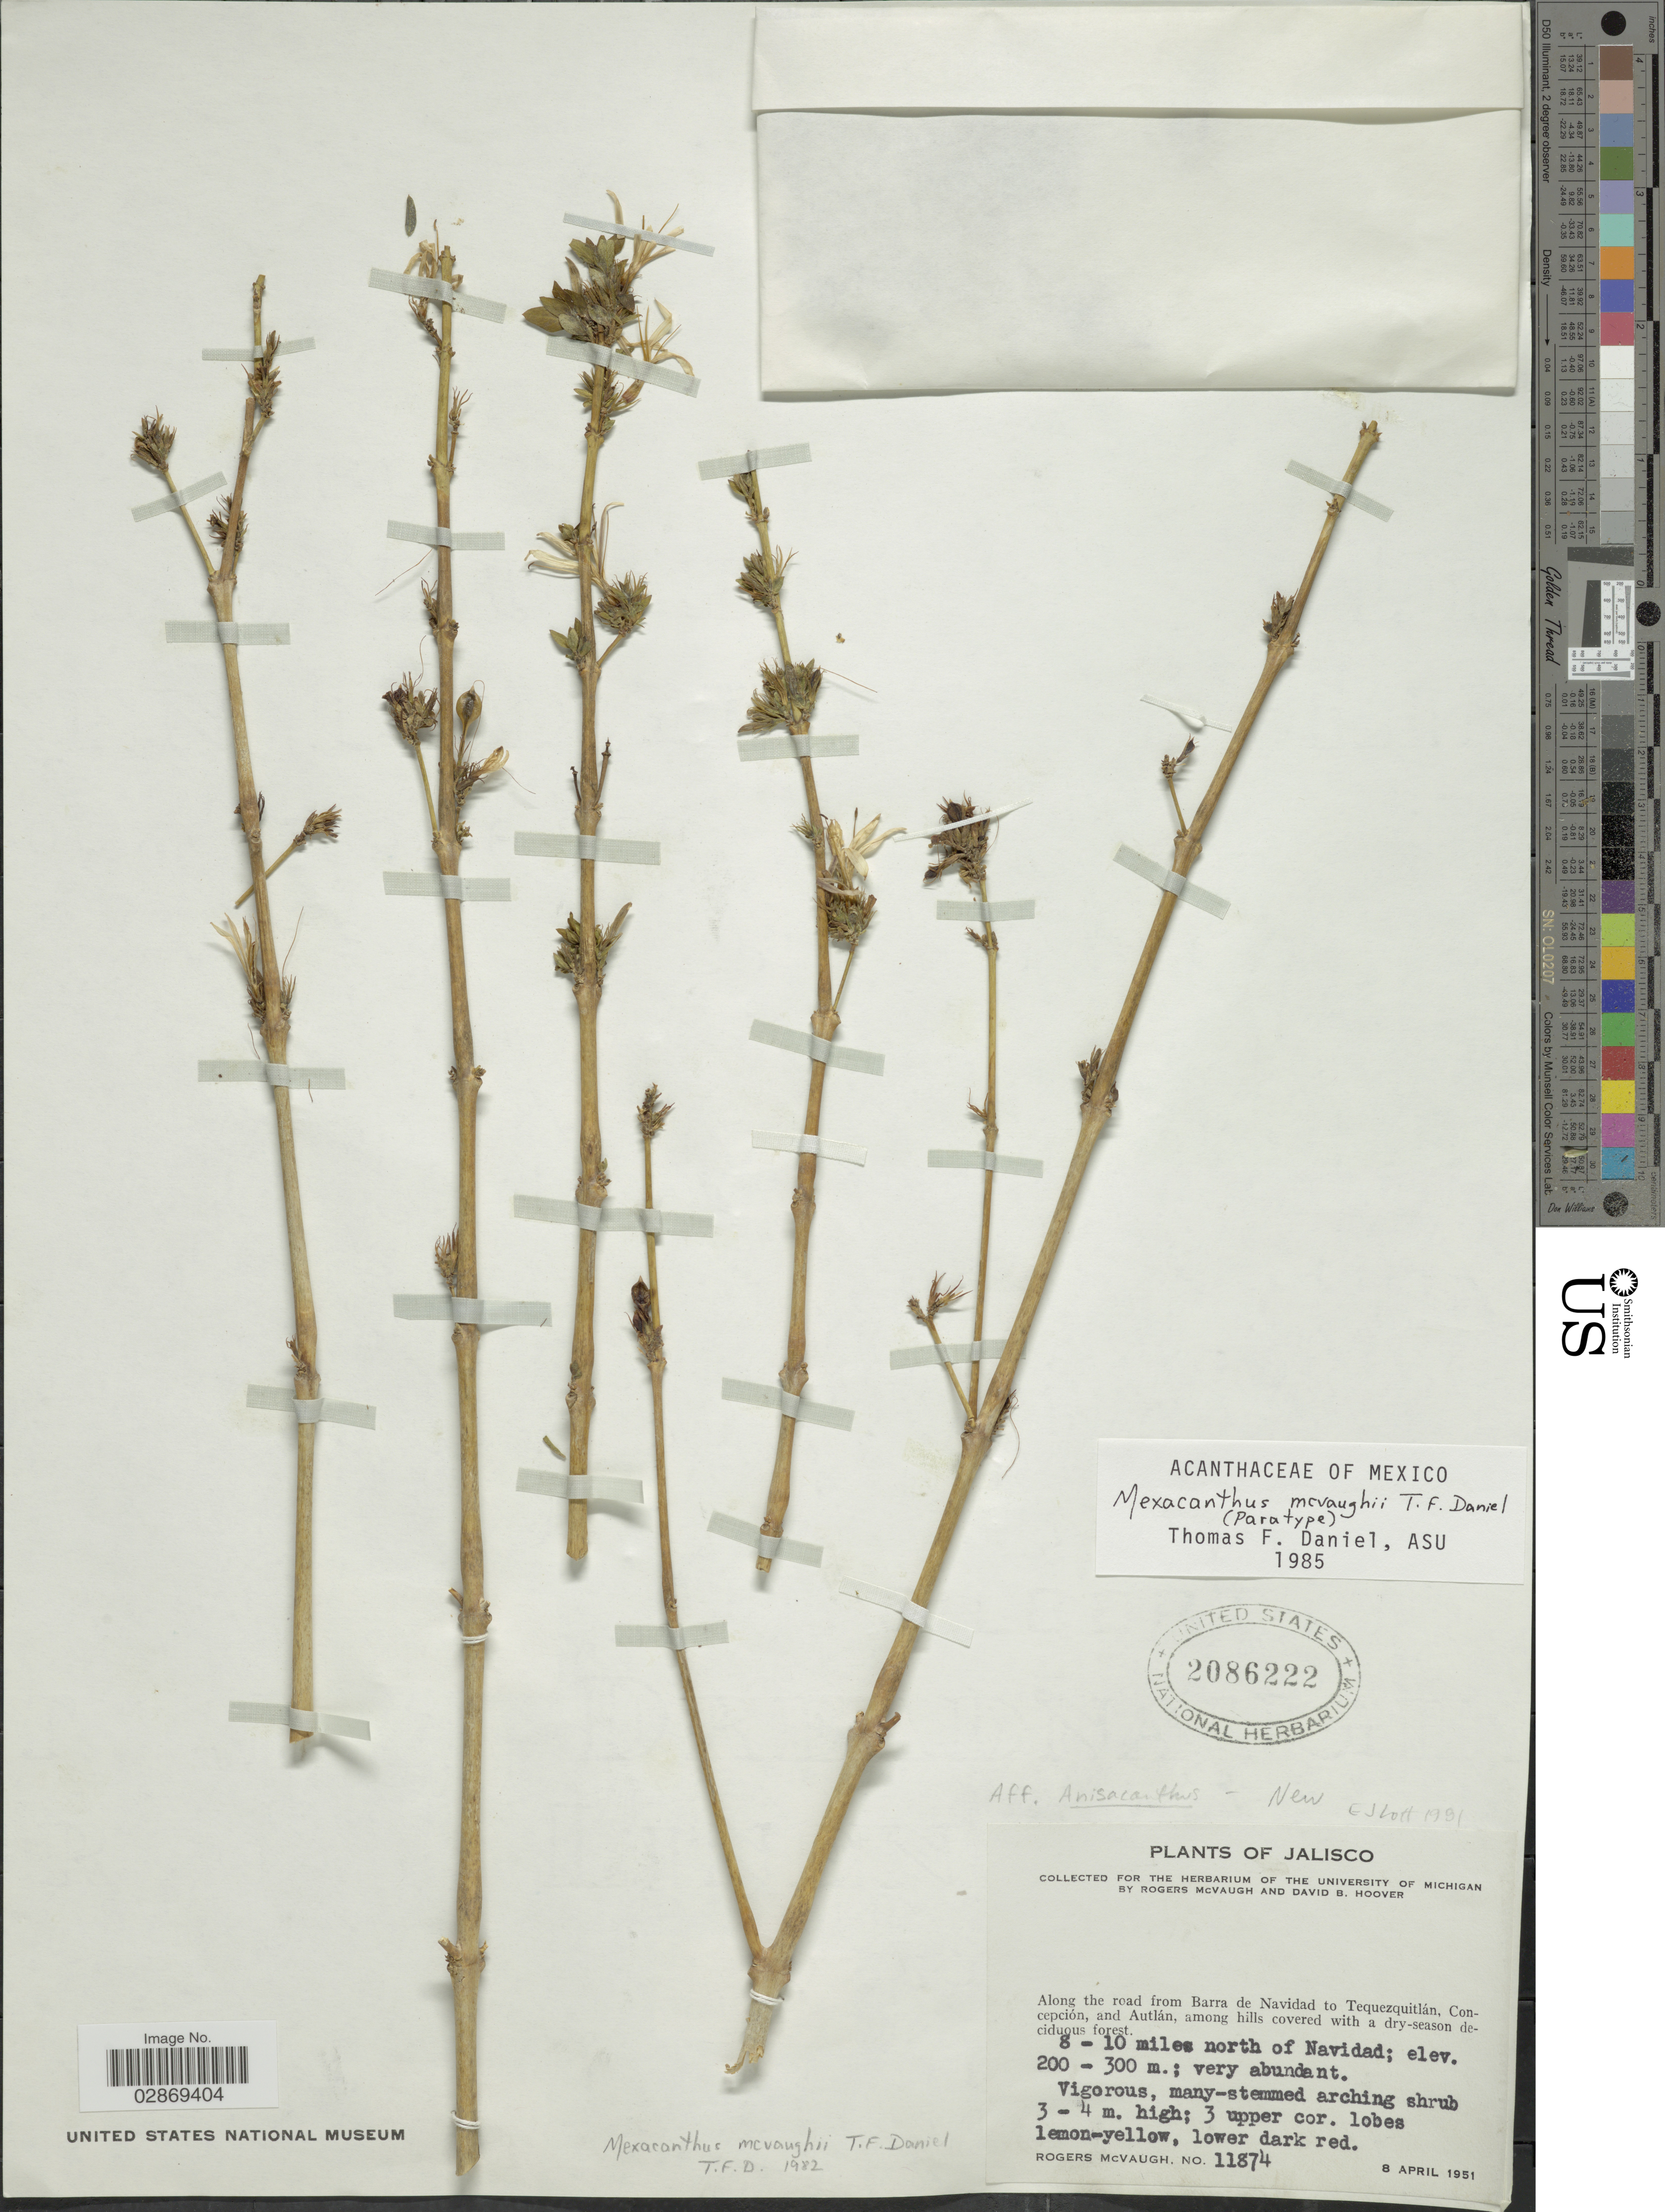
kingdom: Plantae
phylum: Tracheophyta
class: Magnoliopsida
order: Lamiales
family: Acanthaceae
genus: Mexacanthus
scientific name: Mexacanthus mcvaughii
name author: T.F. Daniel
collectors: R. McVaugh & D. B. Hoover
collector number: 11874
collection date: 1951-04-08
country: Mexico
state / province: Jalisco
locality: Along the road from Barra de Navidad to Tequezquitlán, Concepción, and Autlán, among hills, 8-10 miles north of Navidad.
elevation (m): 200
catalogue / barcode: US 2086222